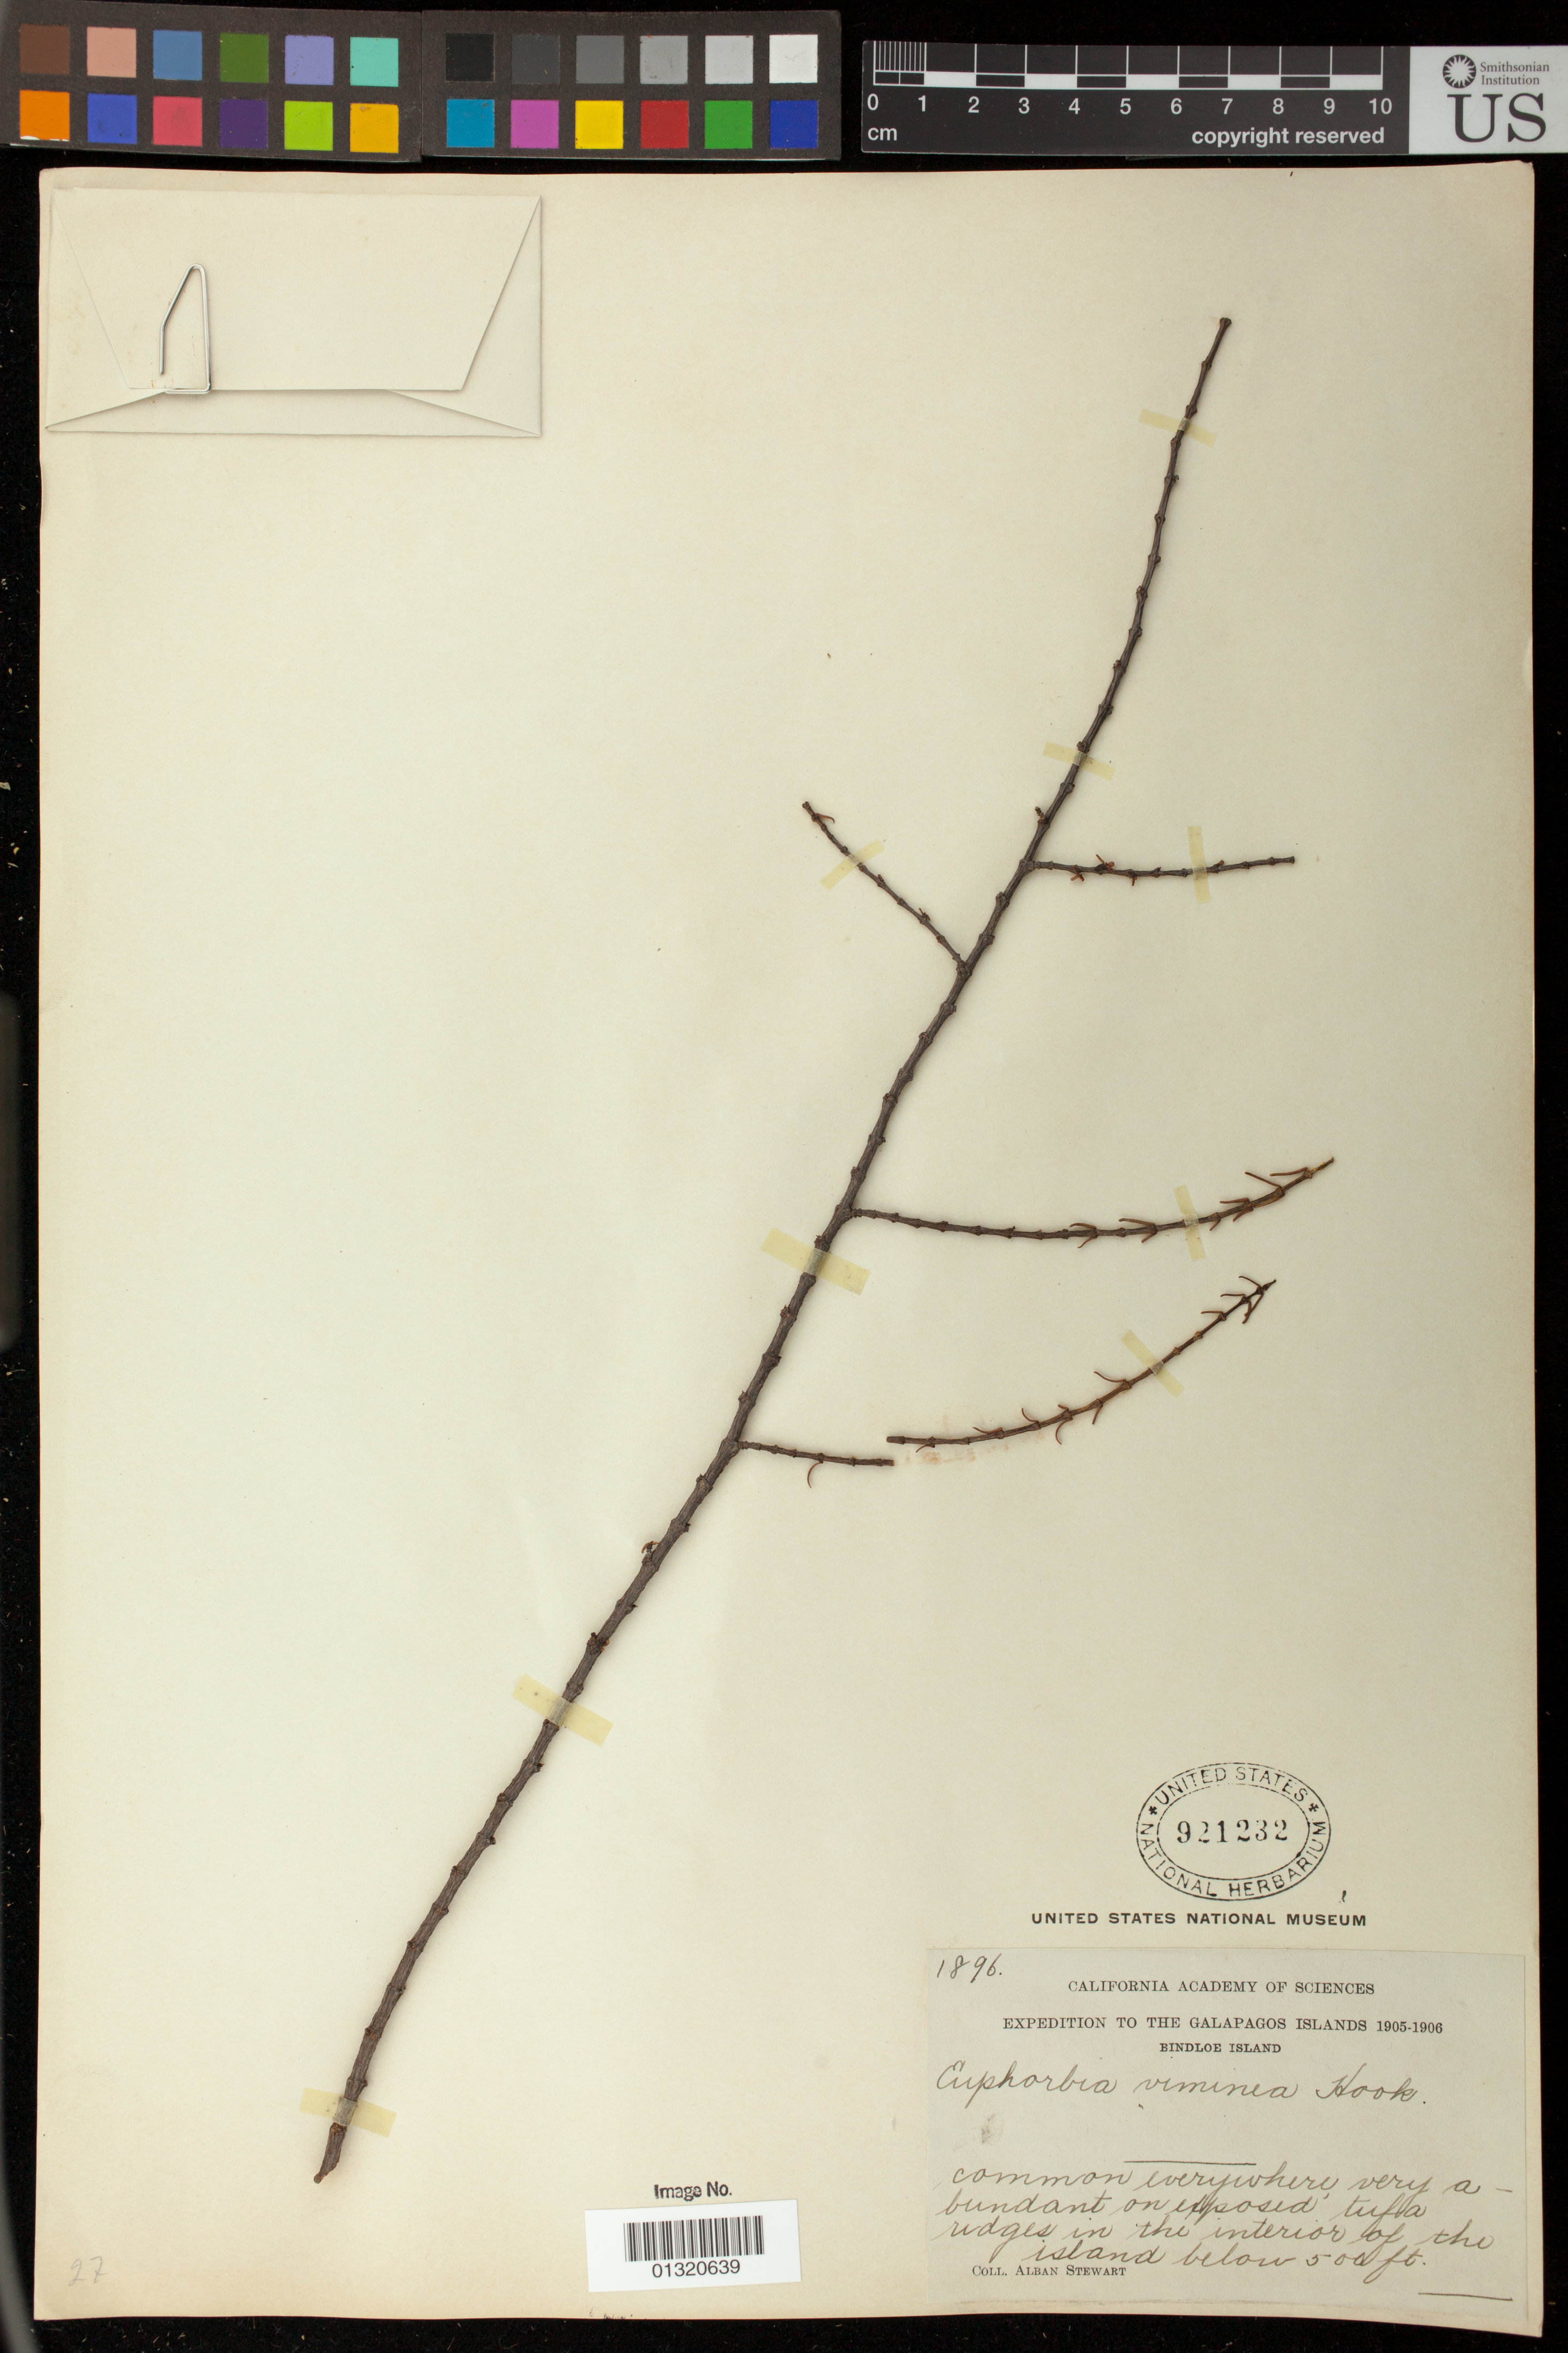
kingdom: Plantae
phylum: Tracheophyta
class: Magnoliopsida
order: Malpighiales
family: Euphorbiaceae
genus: Euphorbia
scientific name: Euphorbia viminea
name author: Hook. f.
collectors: A. Stewart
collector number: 1896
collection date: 1905/1906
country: Ecuador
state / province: Colón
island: Marchena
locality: Bindloe Island [Isla Marchena]; in the interior of the island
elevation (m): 152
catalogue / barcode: US 921232